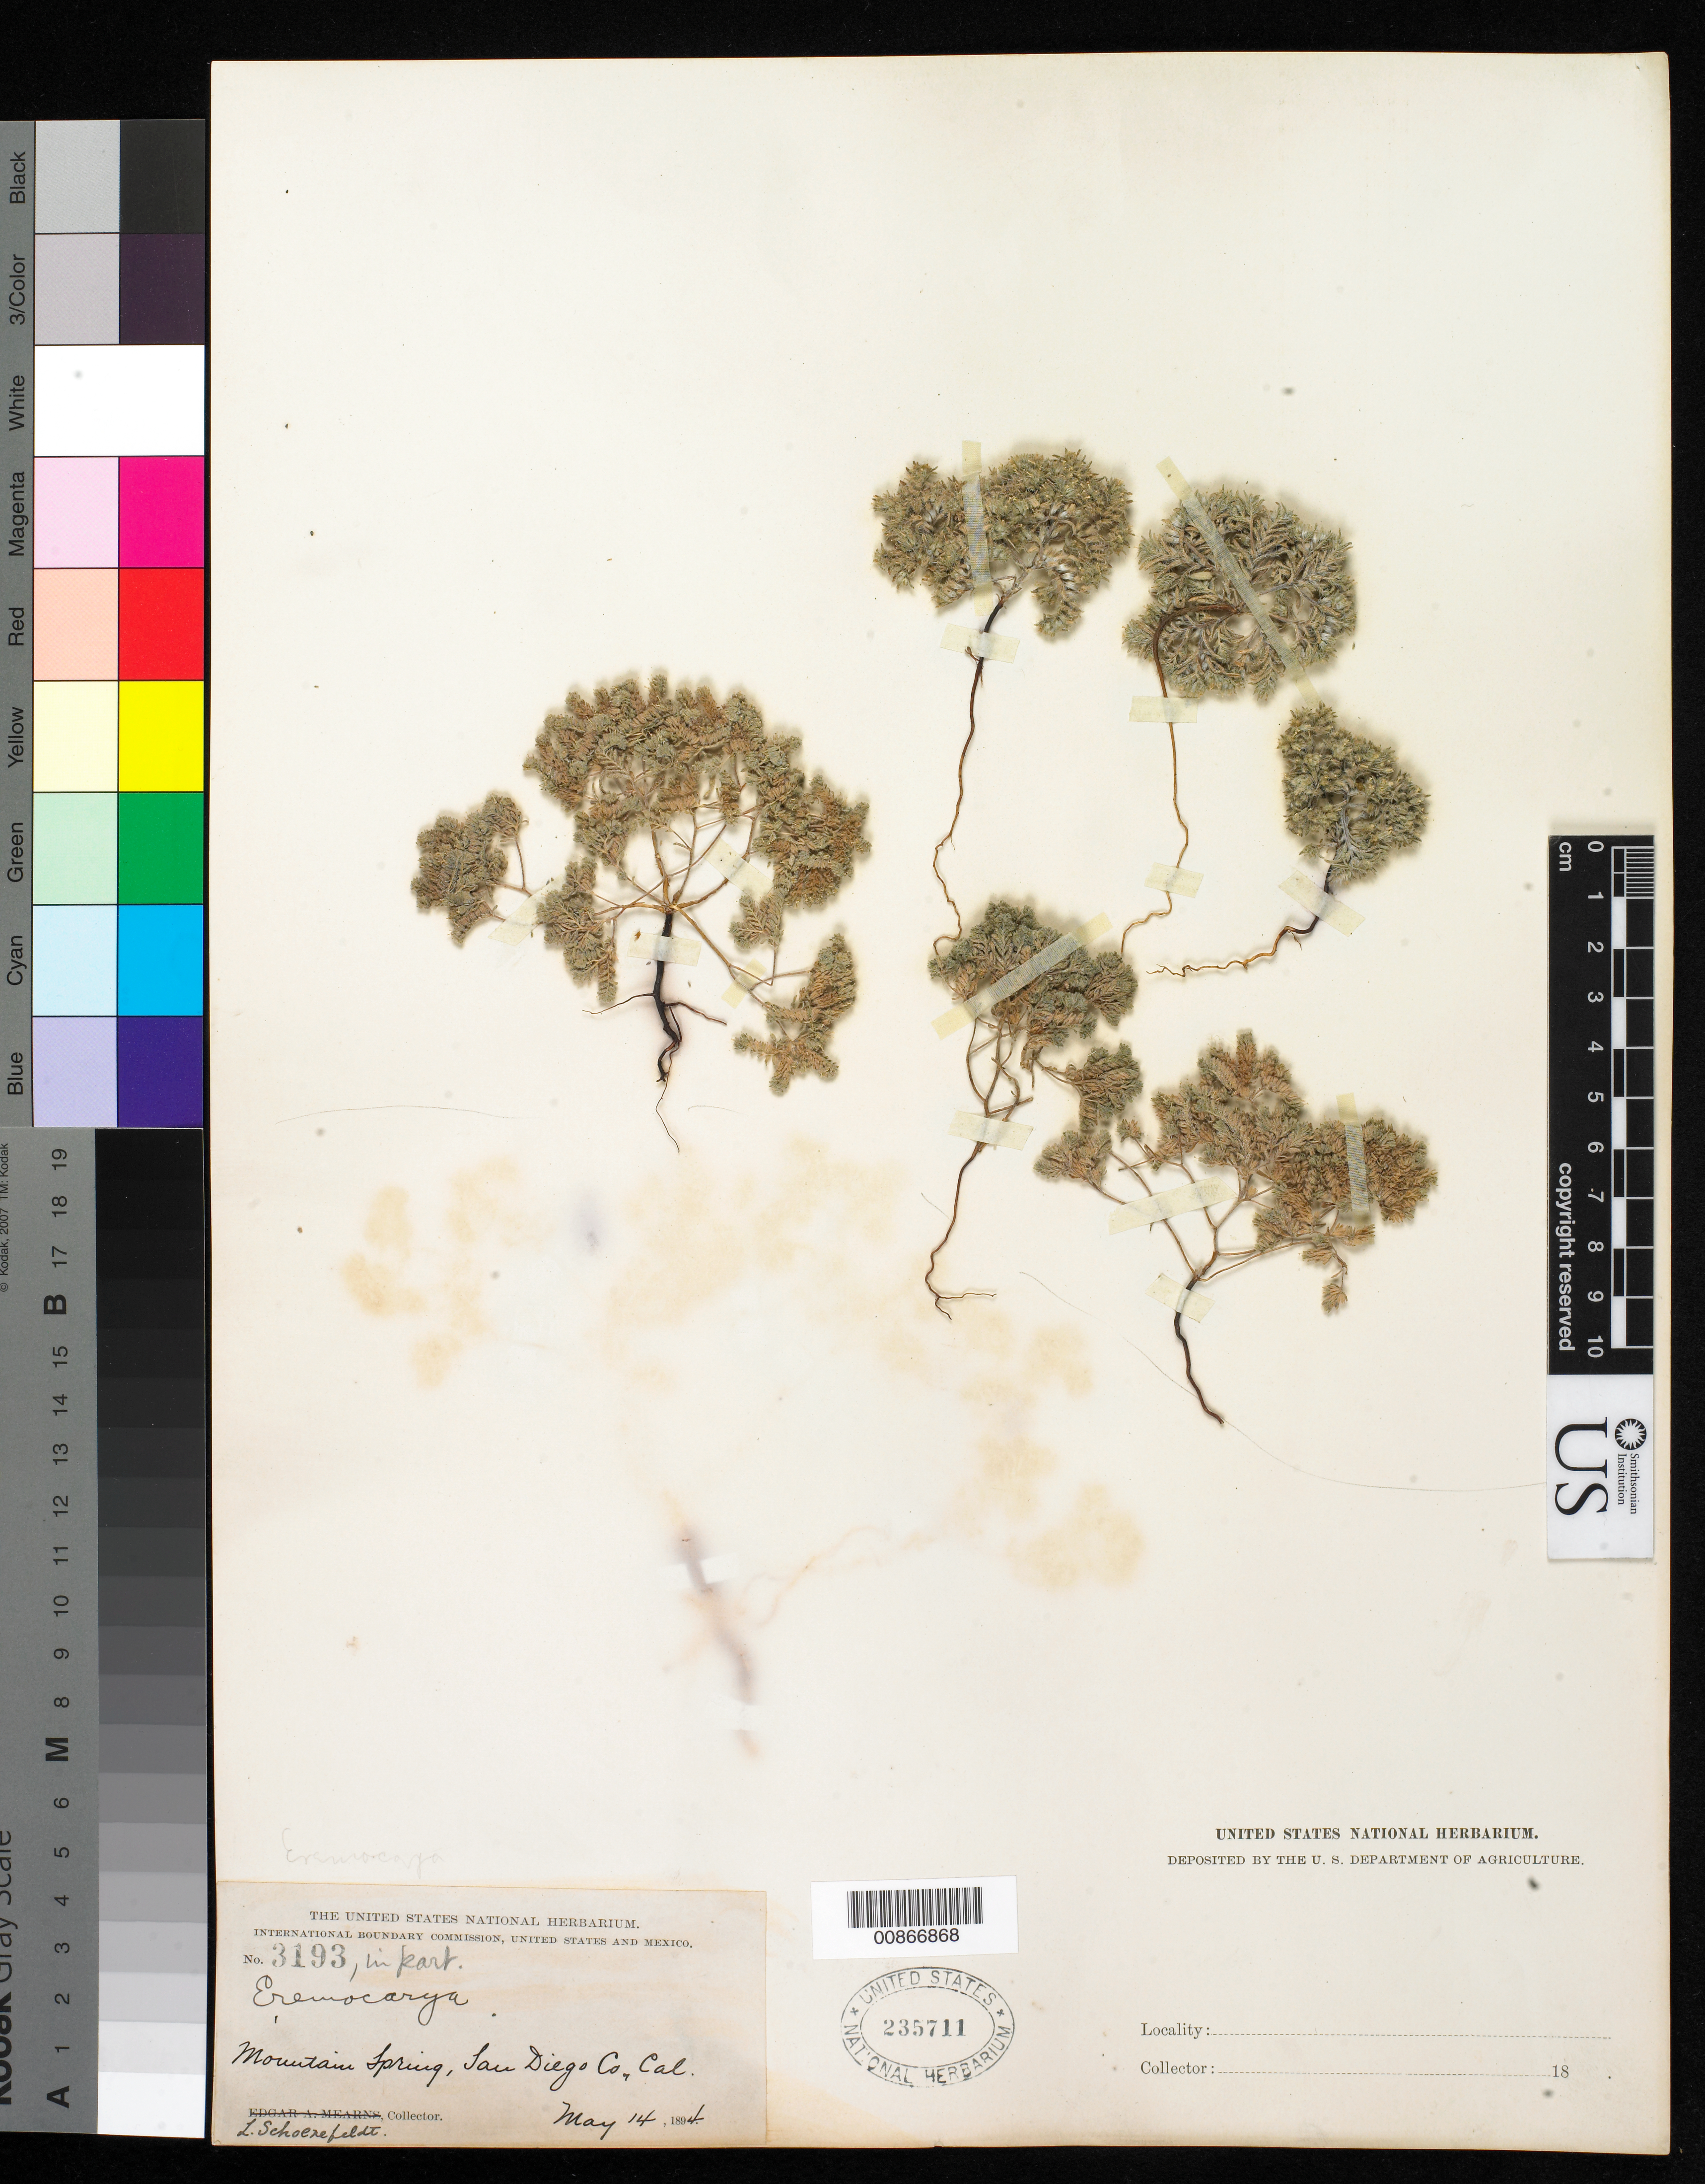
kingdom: Plantae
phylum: Tracheophyta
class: Magnoliopsida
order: Boraginales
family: Boraginaceae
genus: Cryptantha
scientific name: Cryptantha micrantha var. lepida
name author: (A. Gray) I.M. Johnst.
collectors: L. Schoenfeldt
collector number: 3193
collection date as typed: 14 May 1894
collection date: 1894-05-14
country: United States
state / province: California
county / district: San Diego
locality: Mountain Spring, San Diego County, California.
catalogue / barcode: US 235711